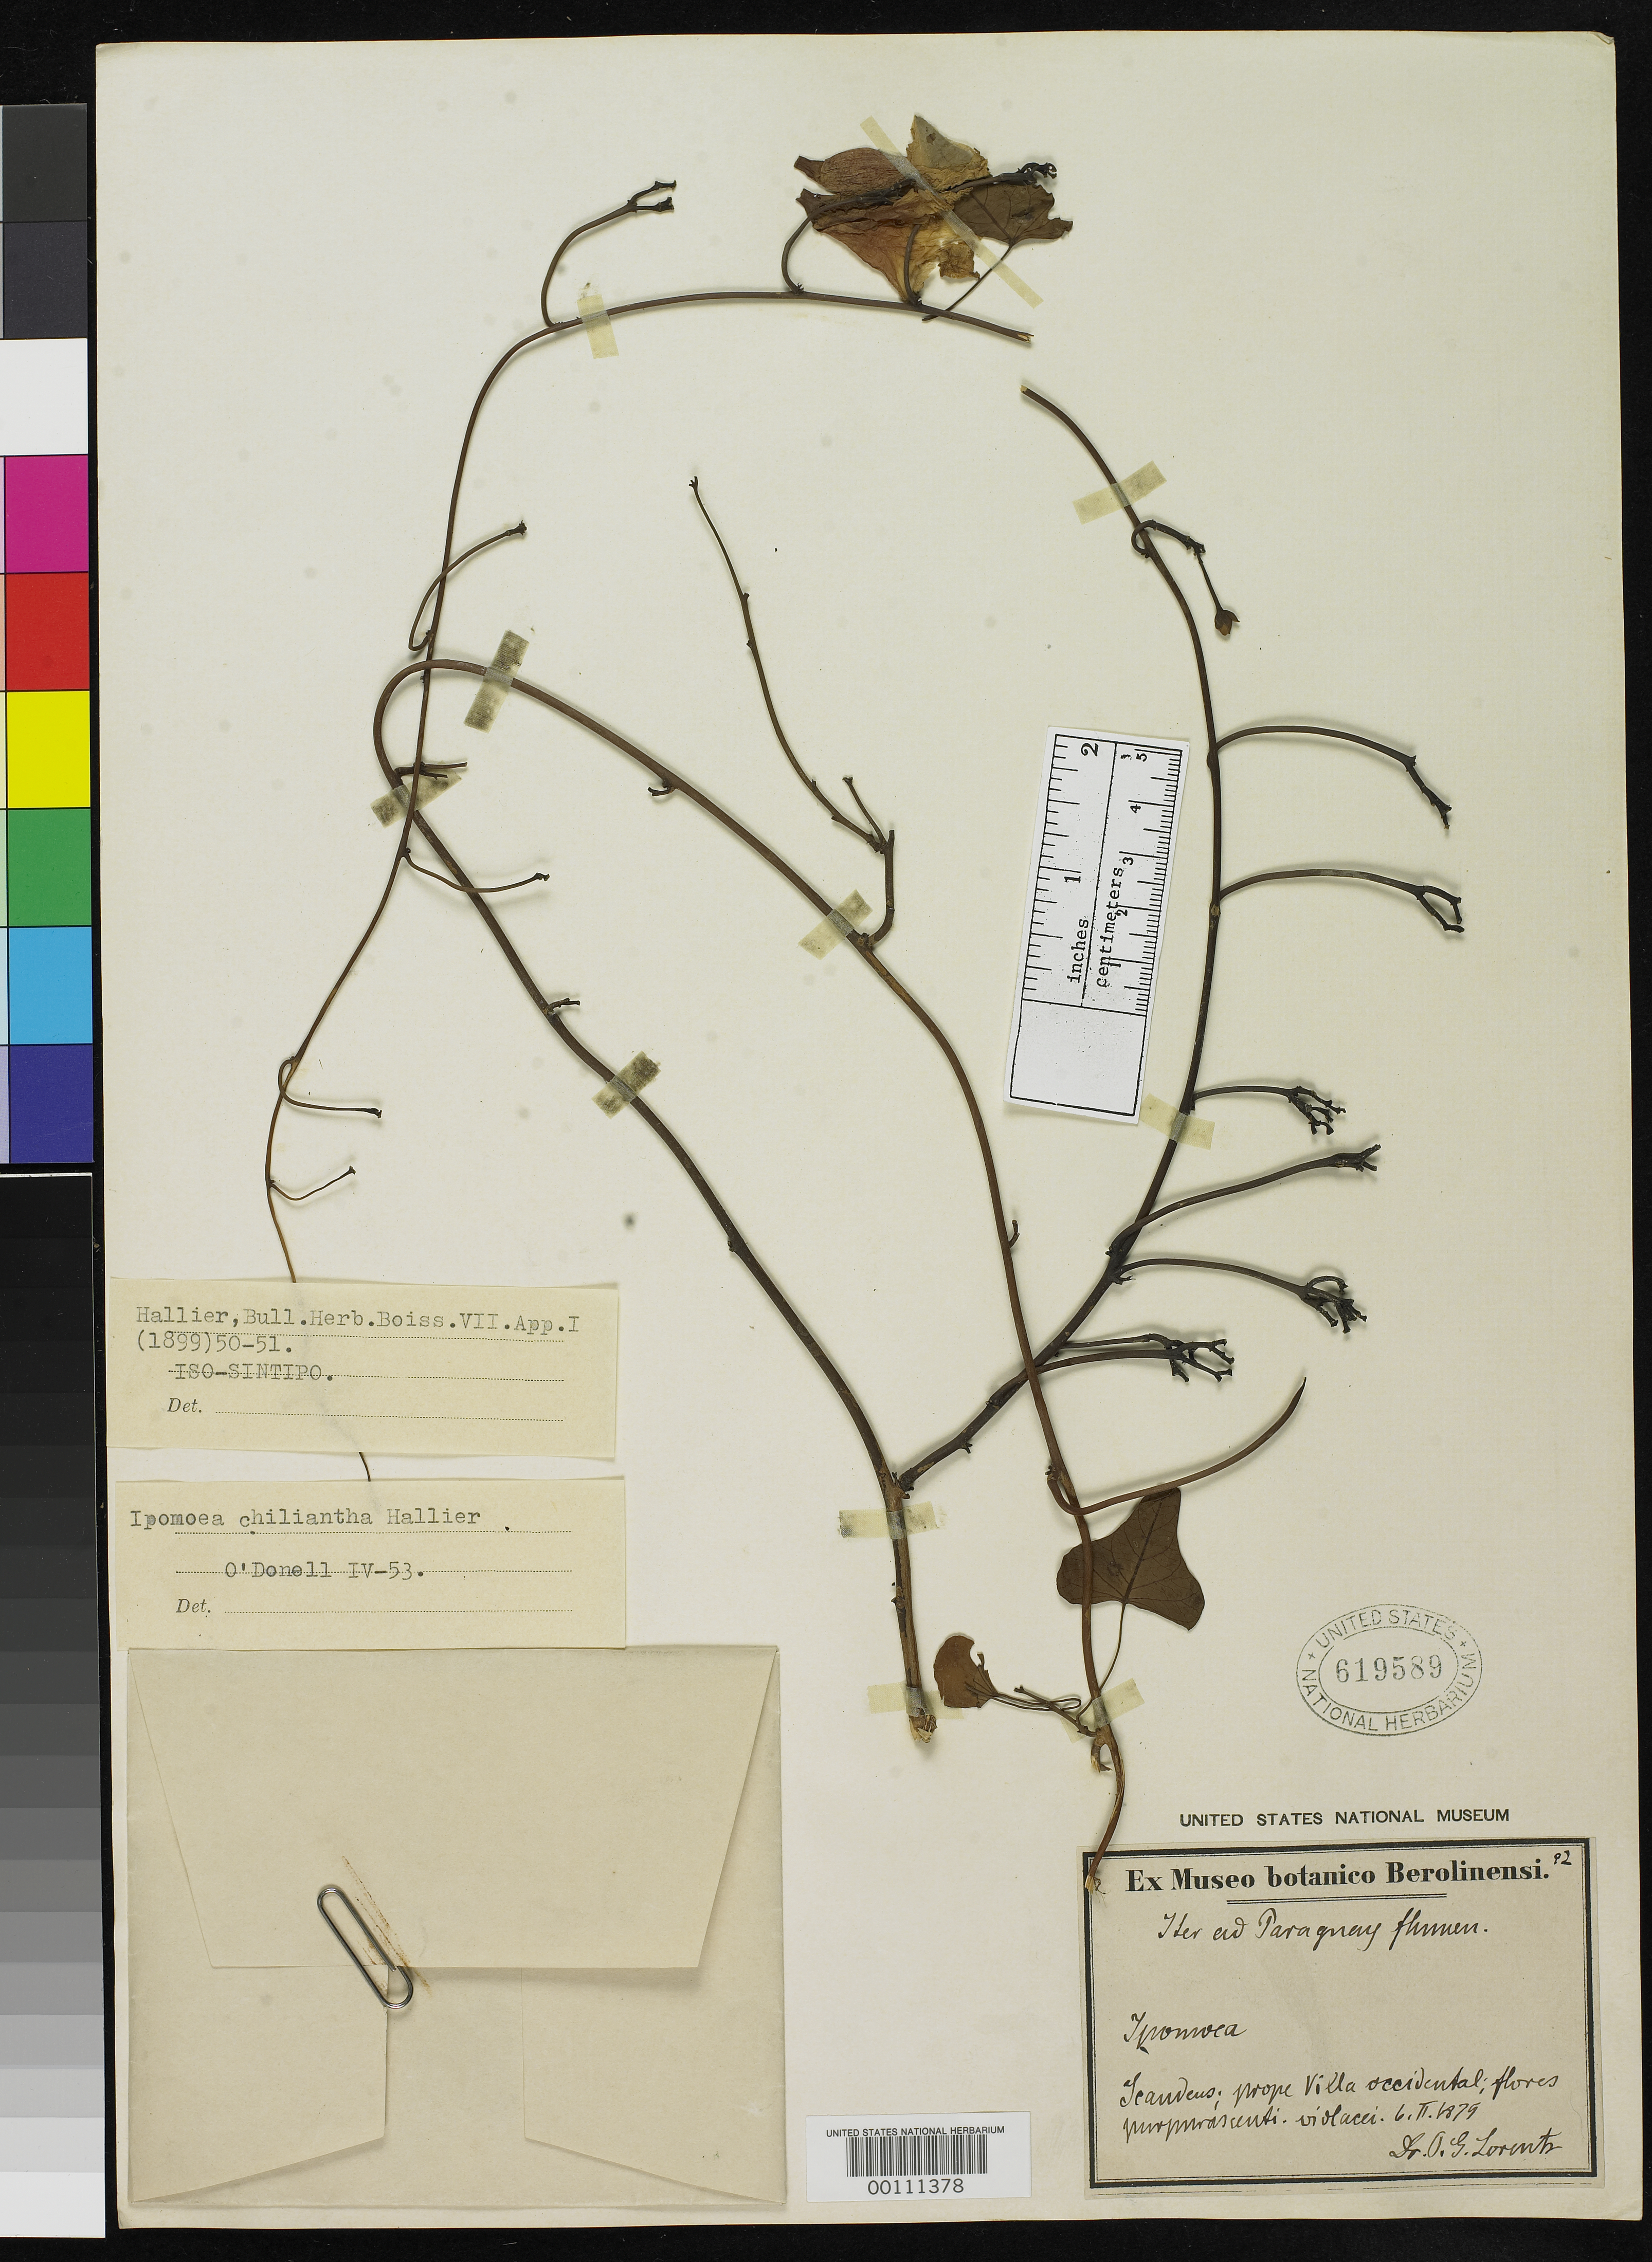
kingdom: Plantae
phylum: Tracheophyta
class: Magnoliopsida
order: Solanales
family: Convolvulaceae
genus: Ipomoea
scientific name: Ipomoea chiliantha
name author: Hallier f.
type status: Isosyntype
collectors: P. G. Lorentz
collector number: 92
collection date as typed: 06 Feb 1879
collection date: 1879-02-06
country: Paraguay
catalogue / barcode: US 619589